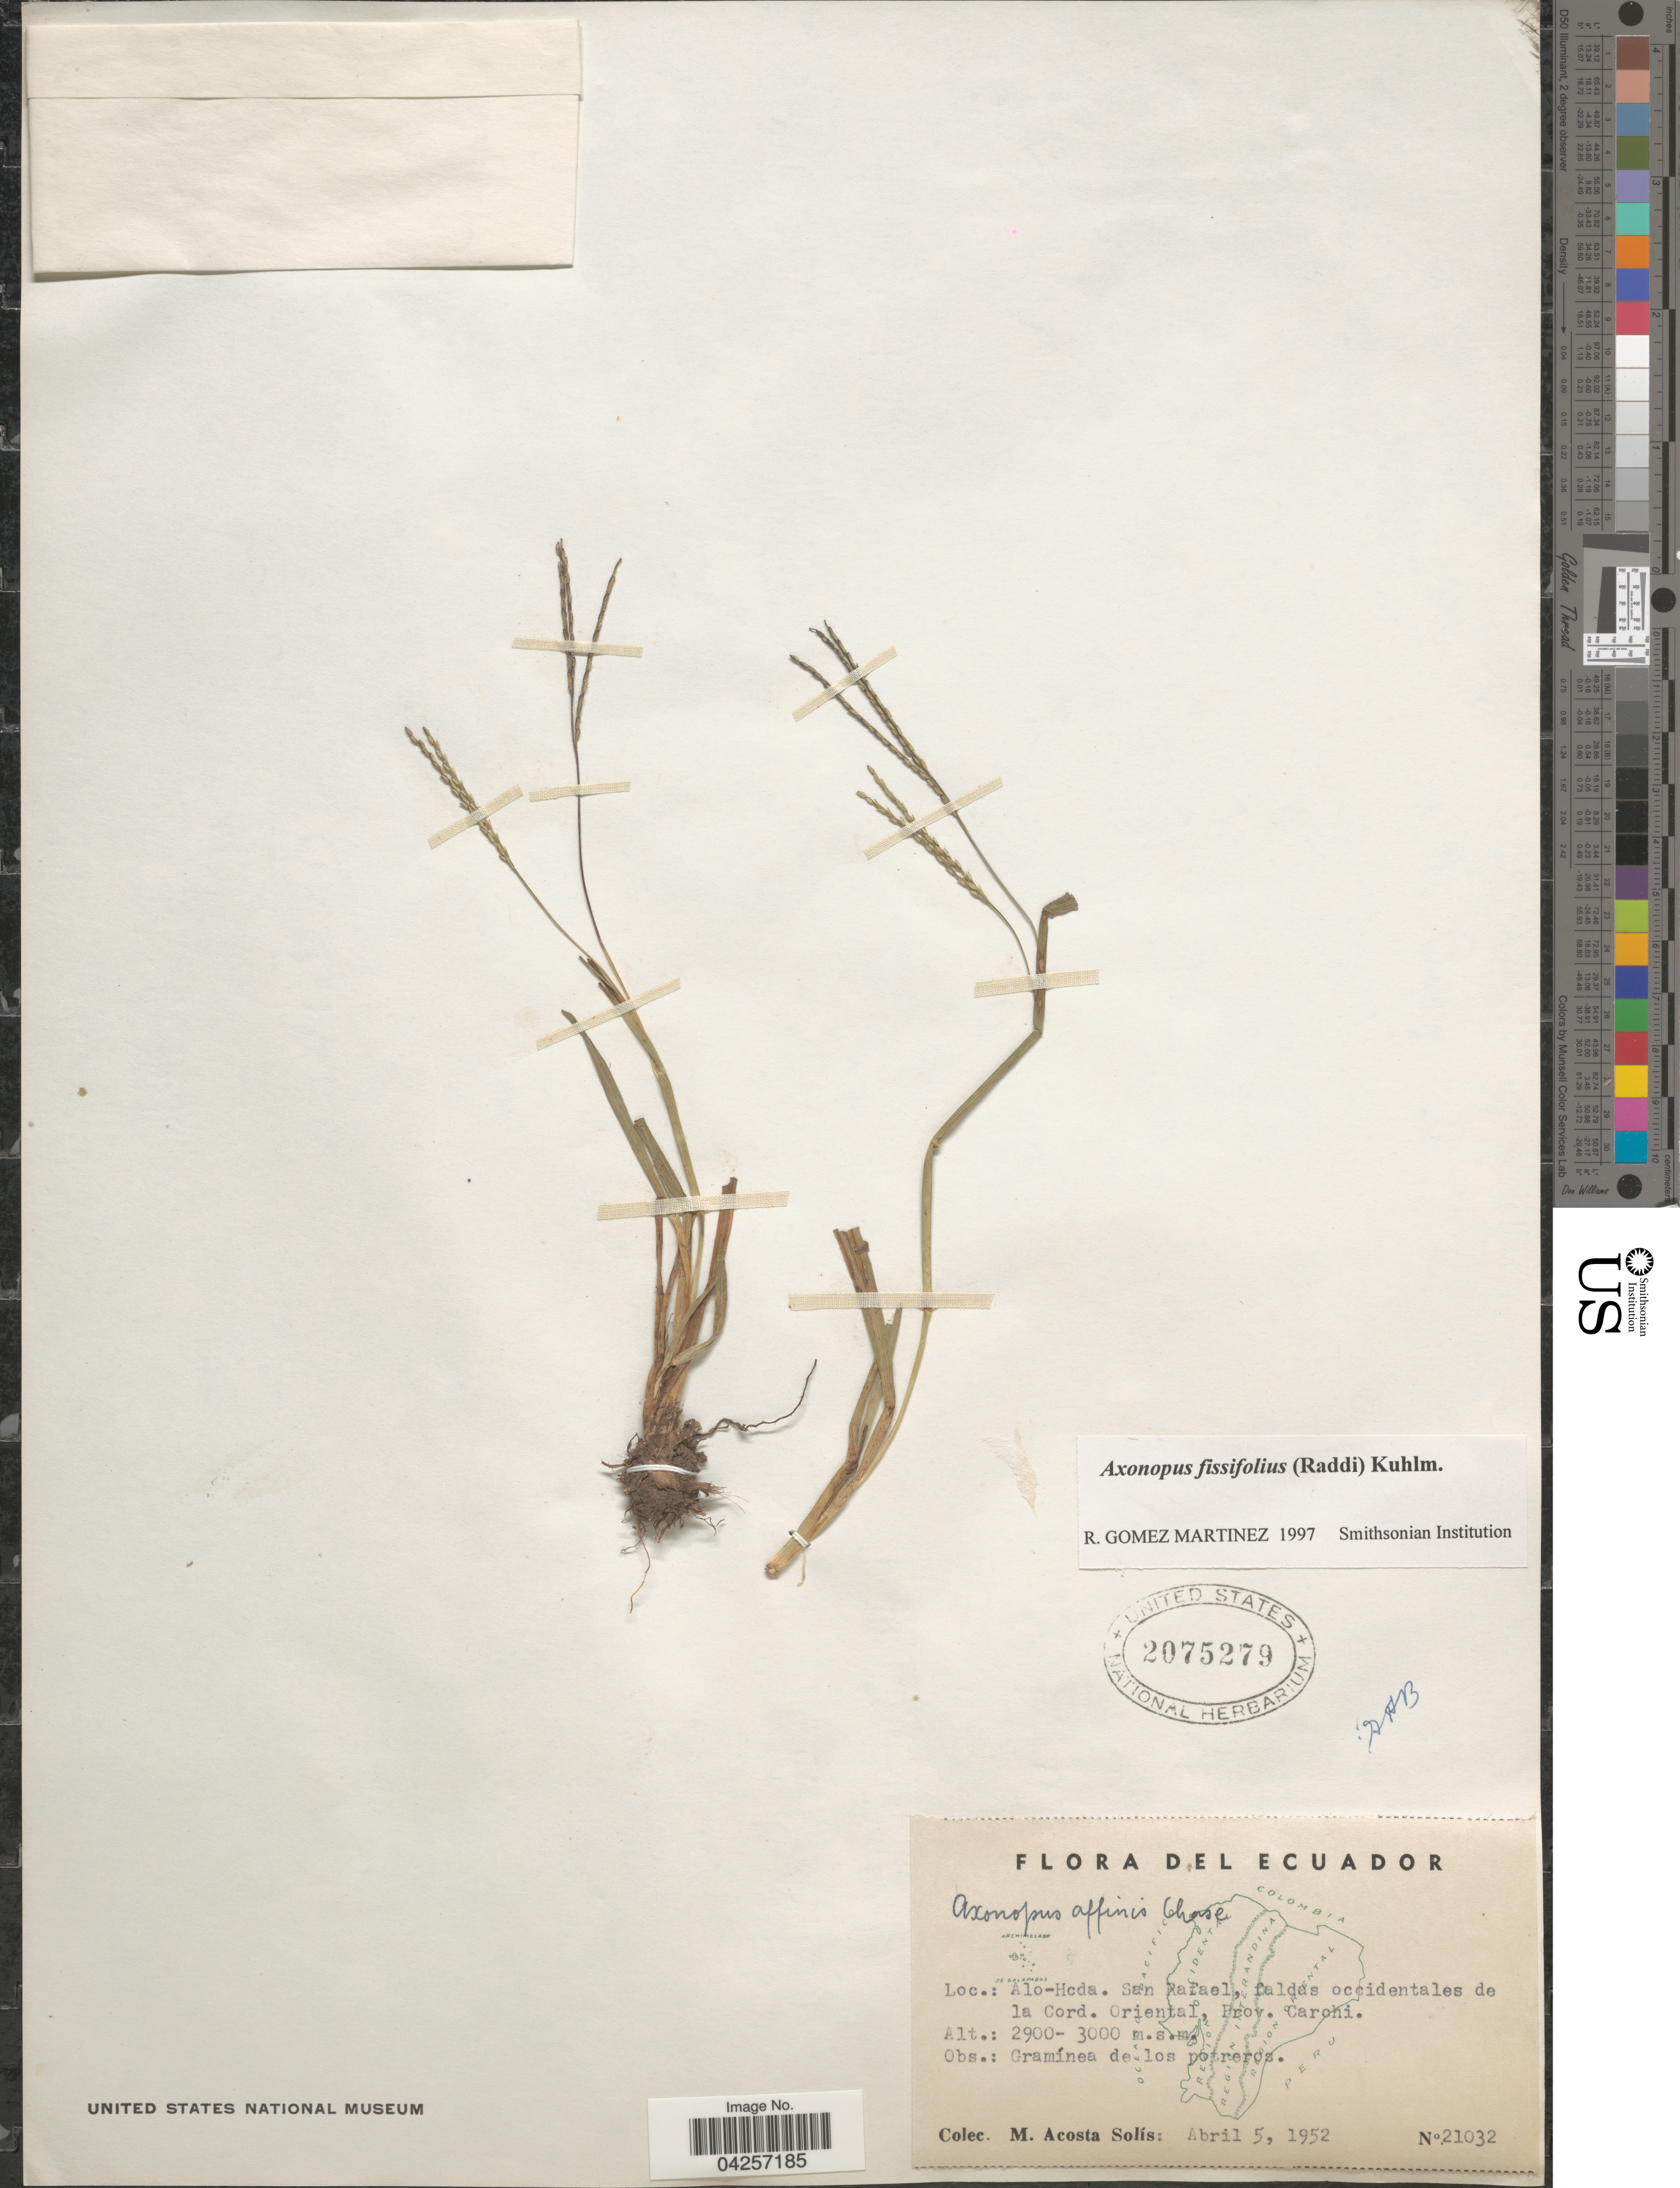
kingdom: Plantae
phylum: Tracheophyta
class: Liliopsida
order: Poales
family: Poaceae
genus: Axonopus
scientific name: Axonopus fissifolius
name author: (Raddi) Kuhlm.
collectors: M. Acosta Solis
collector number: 21032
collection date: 1952-04-05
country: Ecuador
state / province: Carchi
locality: Alo-Hcda. San Rafael, faldas occidentales de la Cord. Oriental, Prov. Carchi.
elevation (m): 2900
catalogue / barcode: US 2075279